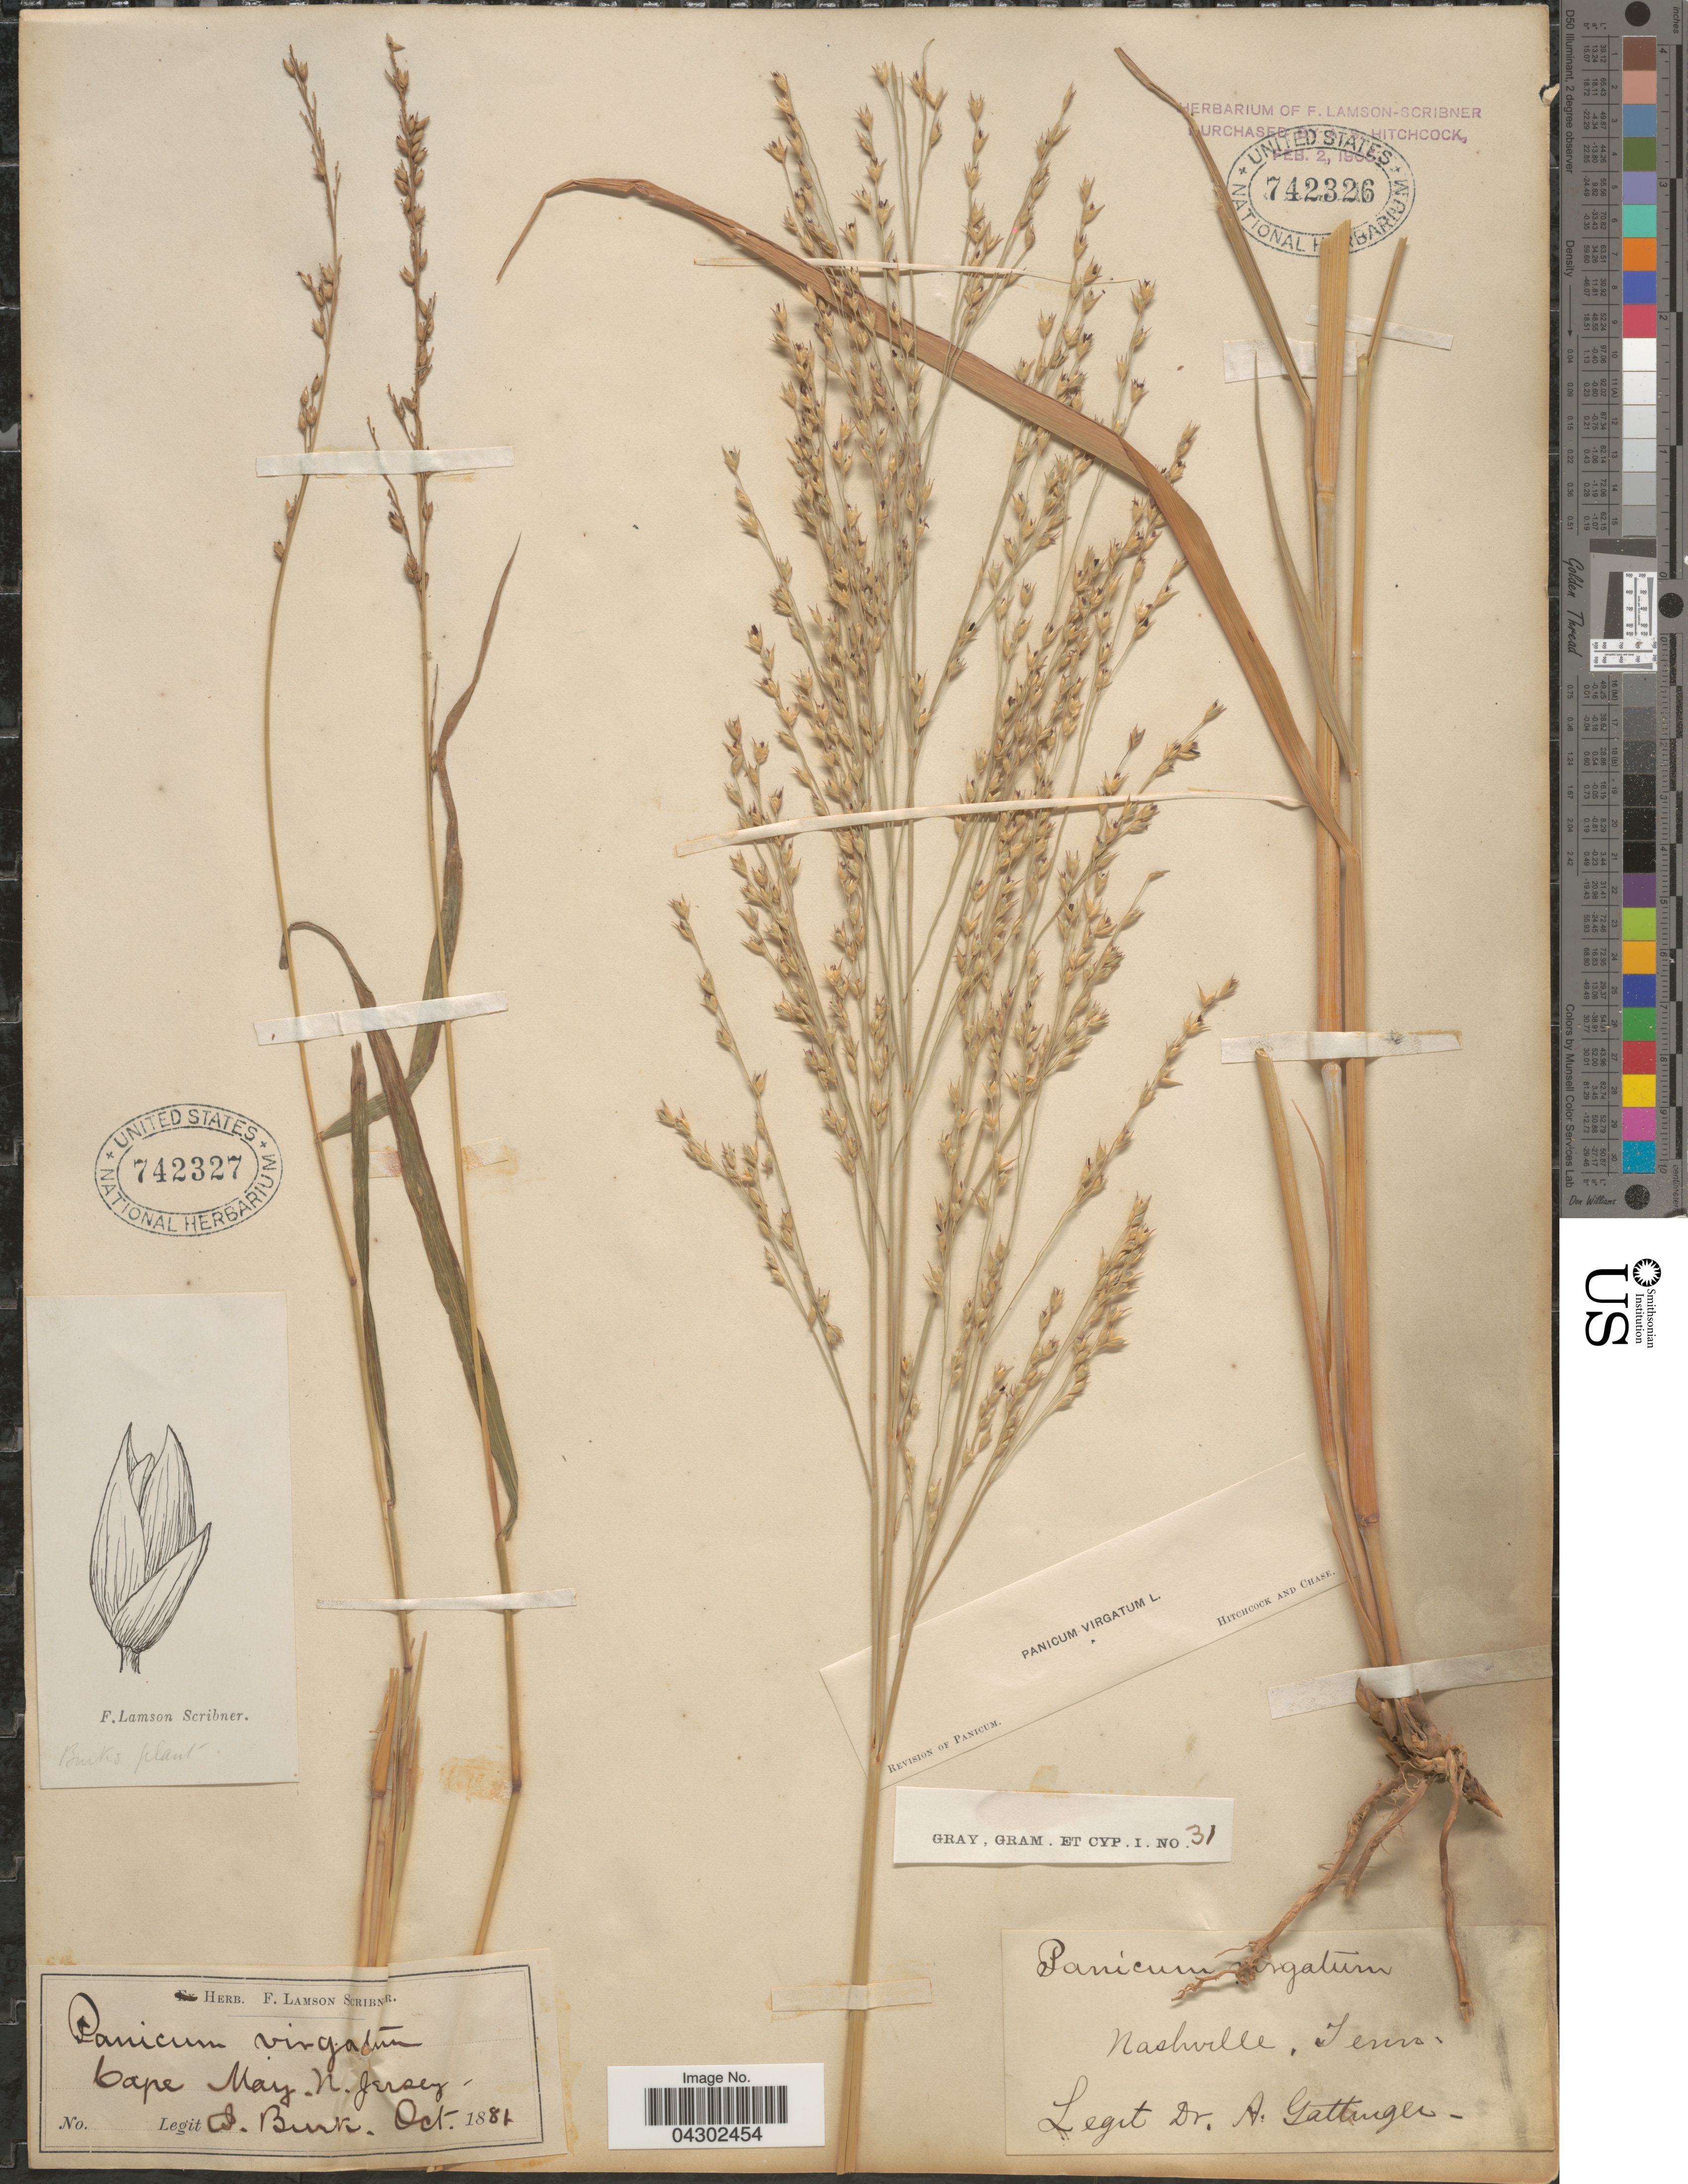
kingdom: Plantae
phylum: Tracheophyta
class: Liliopsida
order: Poales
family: Poaceae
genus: Panicum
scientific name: Panicum virgatum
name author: L.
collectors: A. Gattinger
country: United States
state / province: Tennessee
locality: Nashville.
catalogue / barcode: US 742326-2